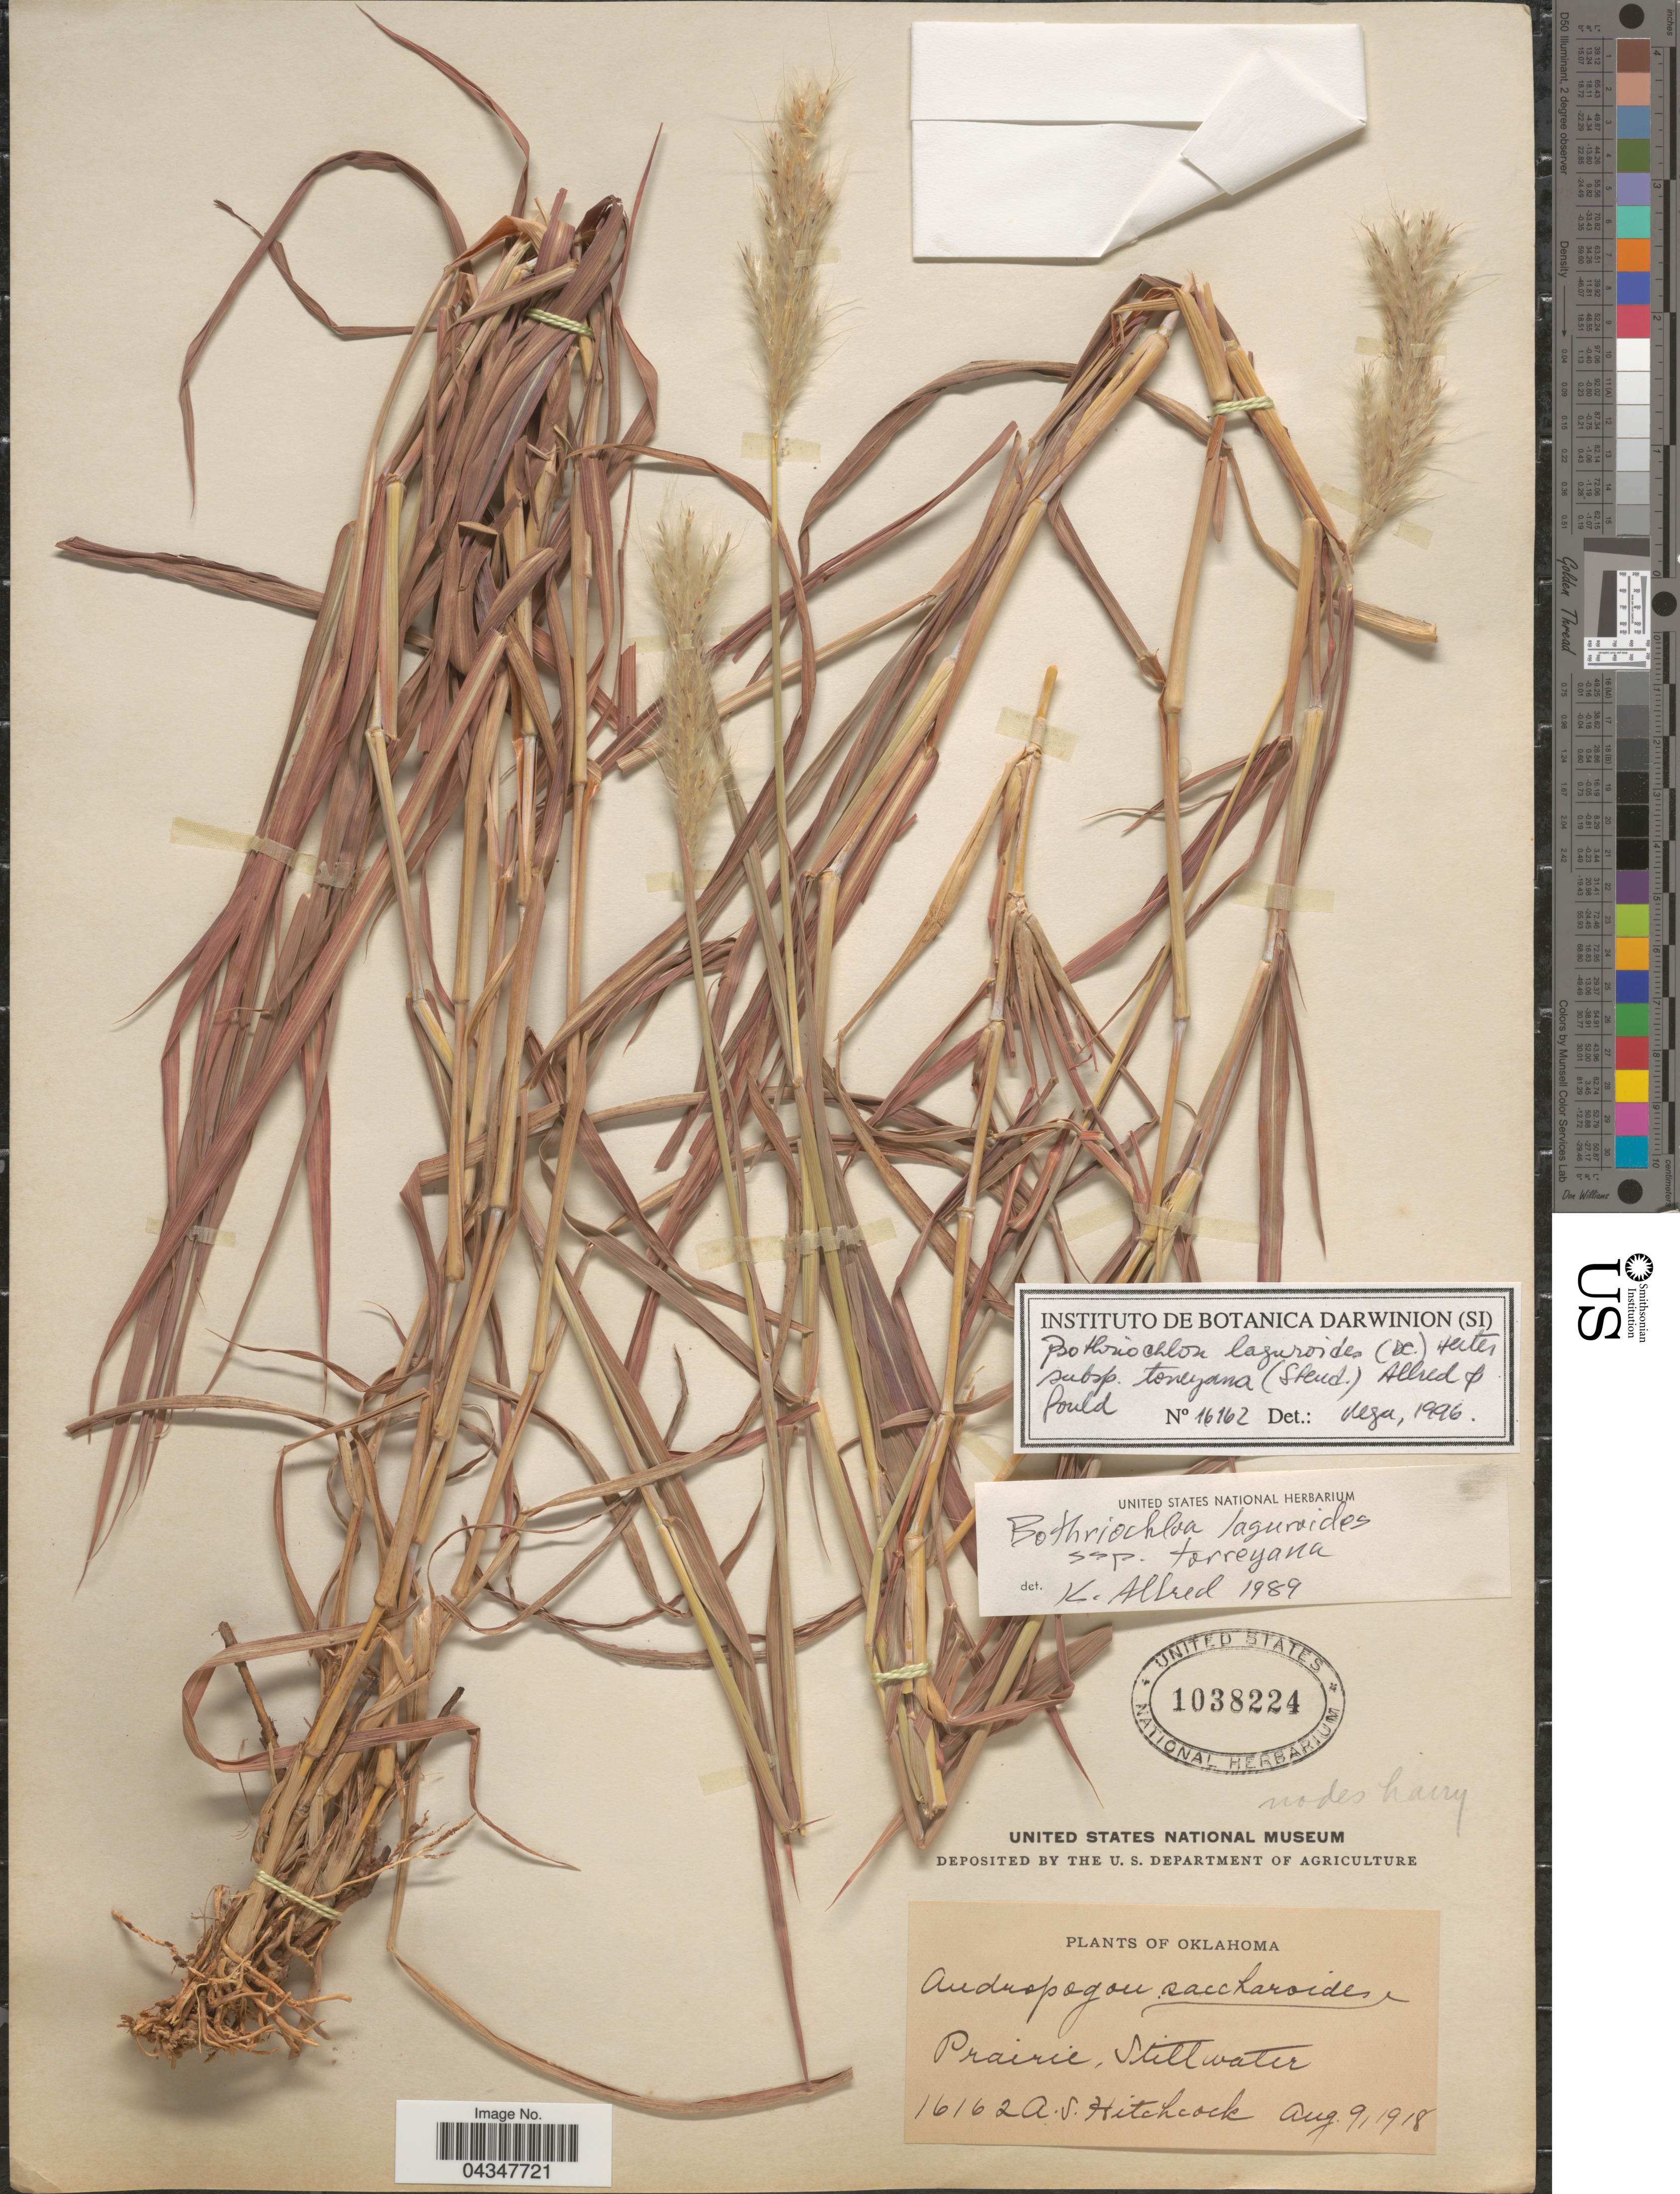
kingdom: Plantae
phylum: Tracheophyta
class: Liliopsida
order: Poales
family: Poaceae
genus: Bothriochloa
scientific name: Bothriochloa laguroides subsp. torreyana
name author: (Steud.) Allred & Gould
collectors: A. S. Hitchcock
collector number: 16162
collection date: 1918-08-09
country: United States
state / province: Oklahoma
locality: Prairie, Stillwater.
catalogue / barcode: US 1038224